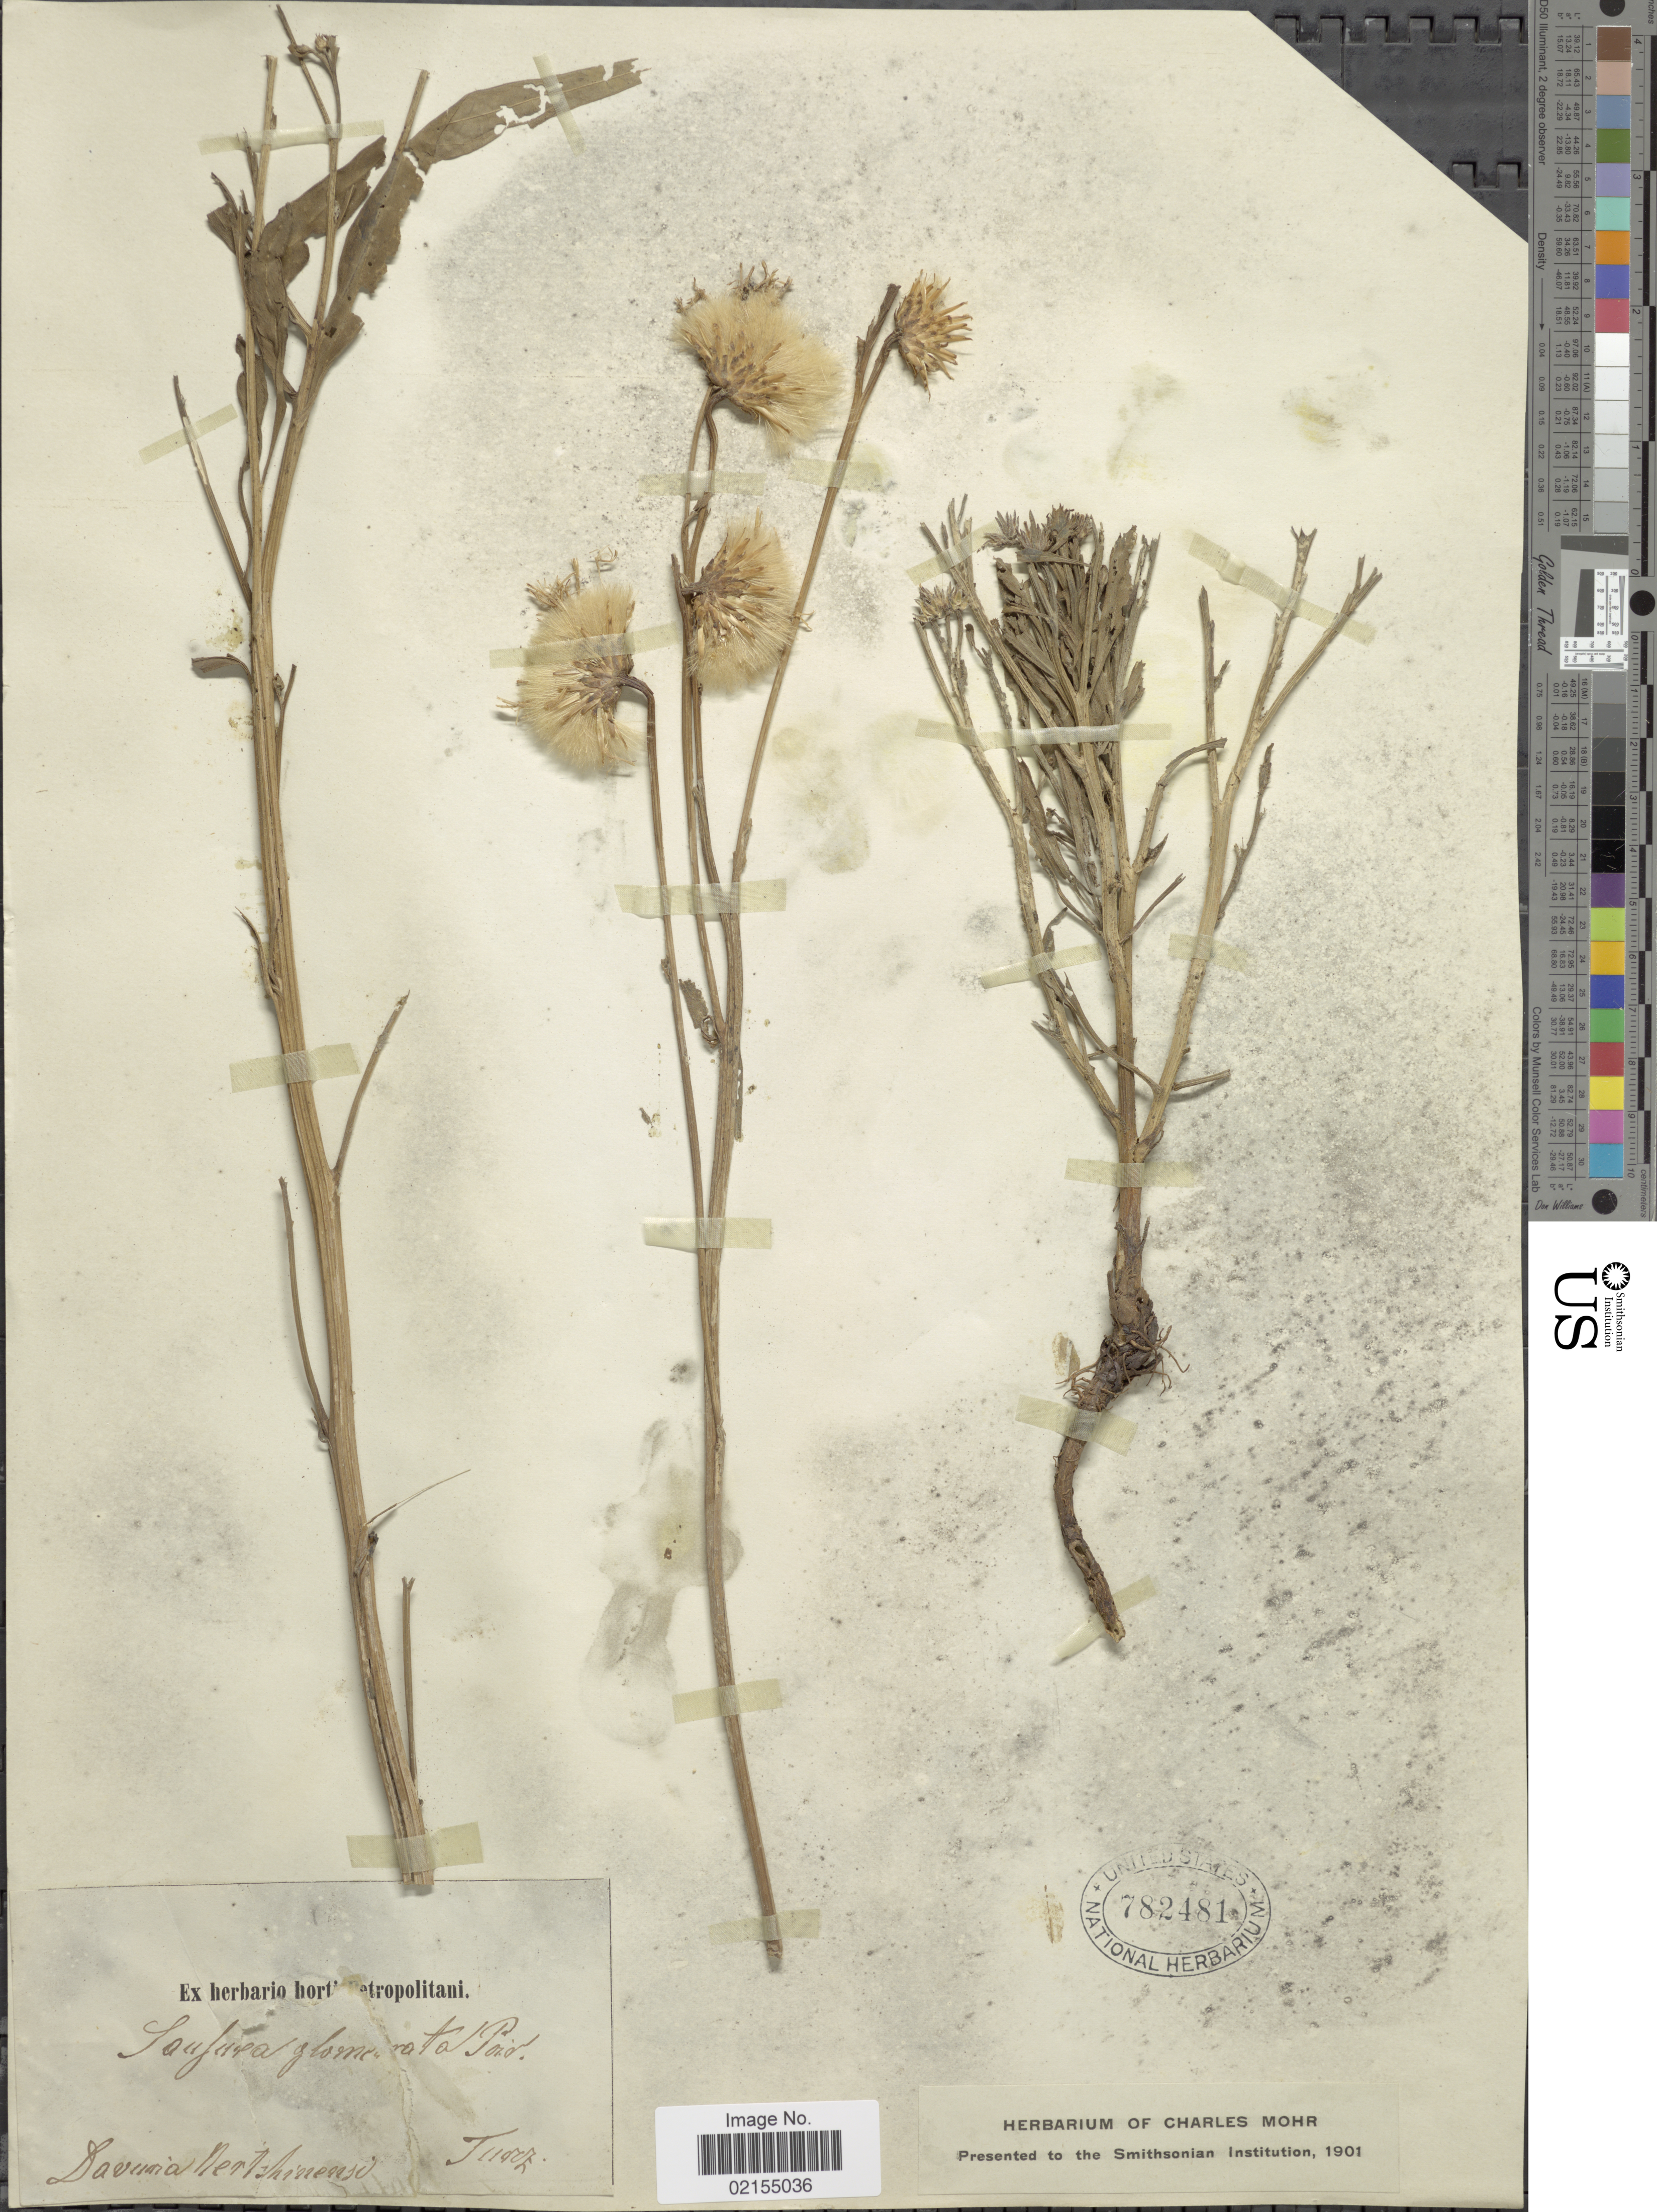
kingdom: Plantae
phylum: Tracheophyta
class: Magnoliopsida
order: Asterales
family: Asteraceae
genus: Saussurea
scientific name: Saussurea amara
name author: (L.) DC.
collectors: N. Turczaninow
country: Russian Federation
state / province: Zabaykalsky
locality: Davuria Nertshinensis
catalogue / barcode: US 782481